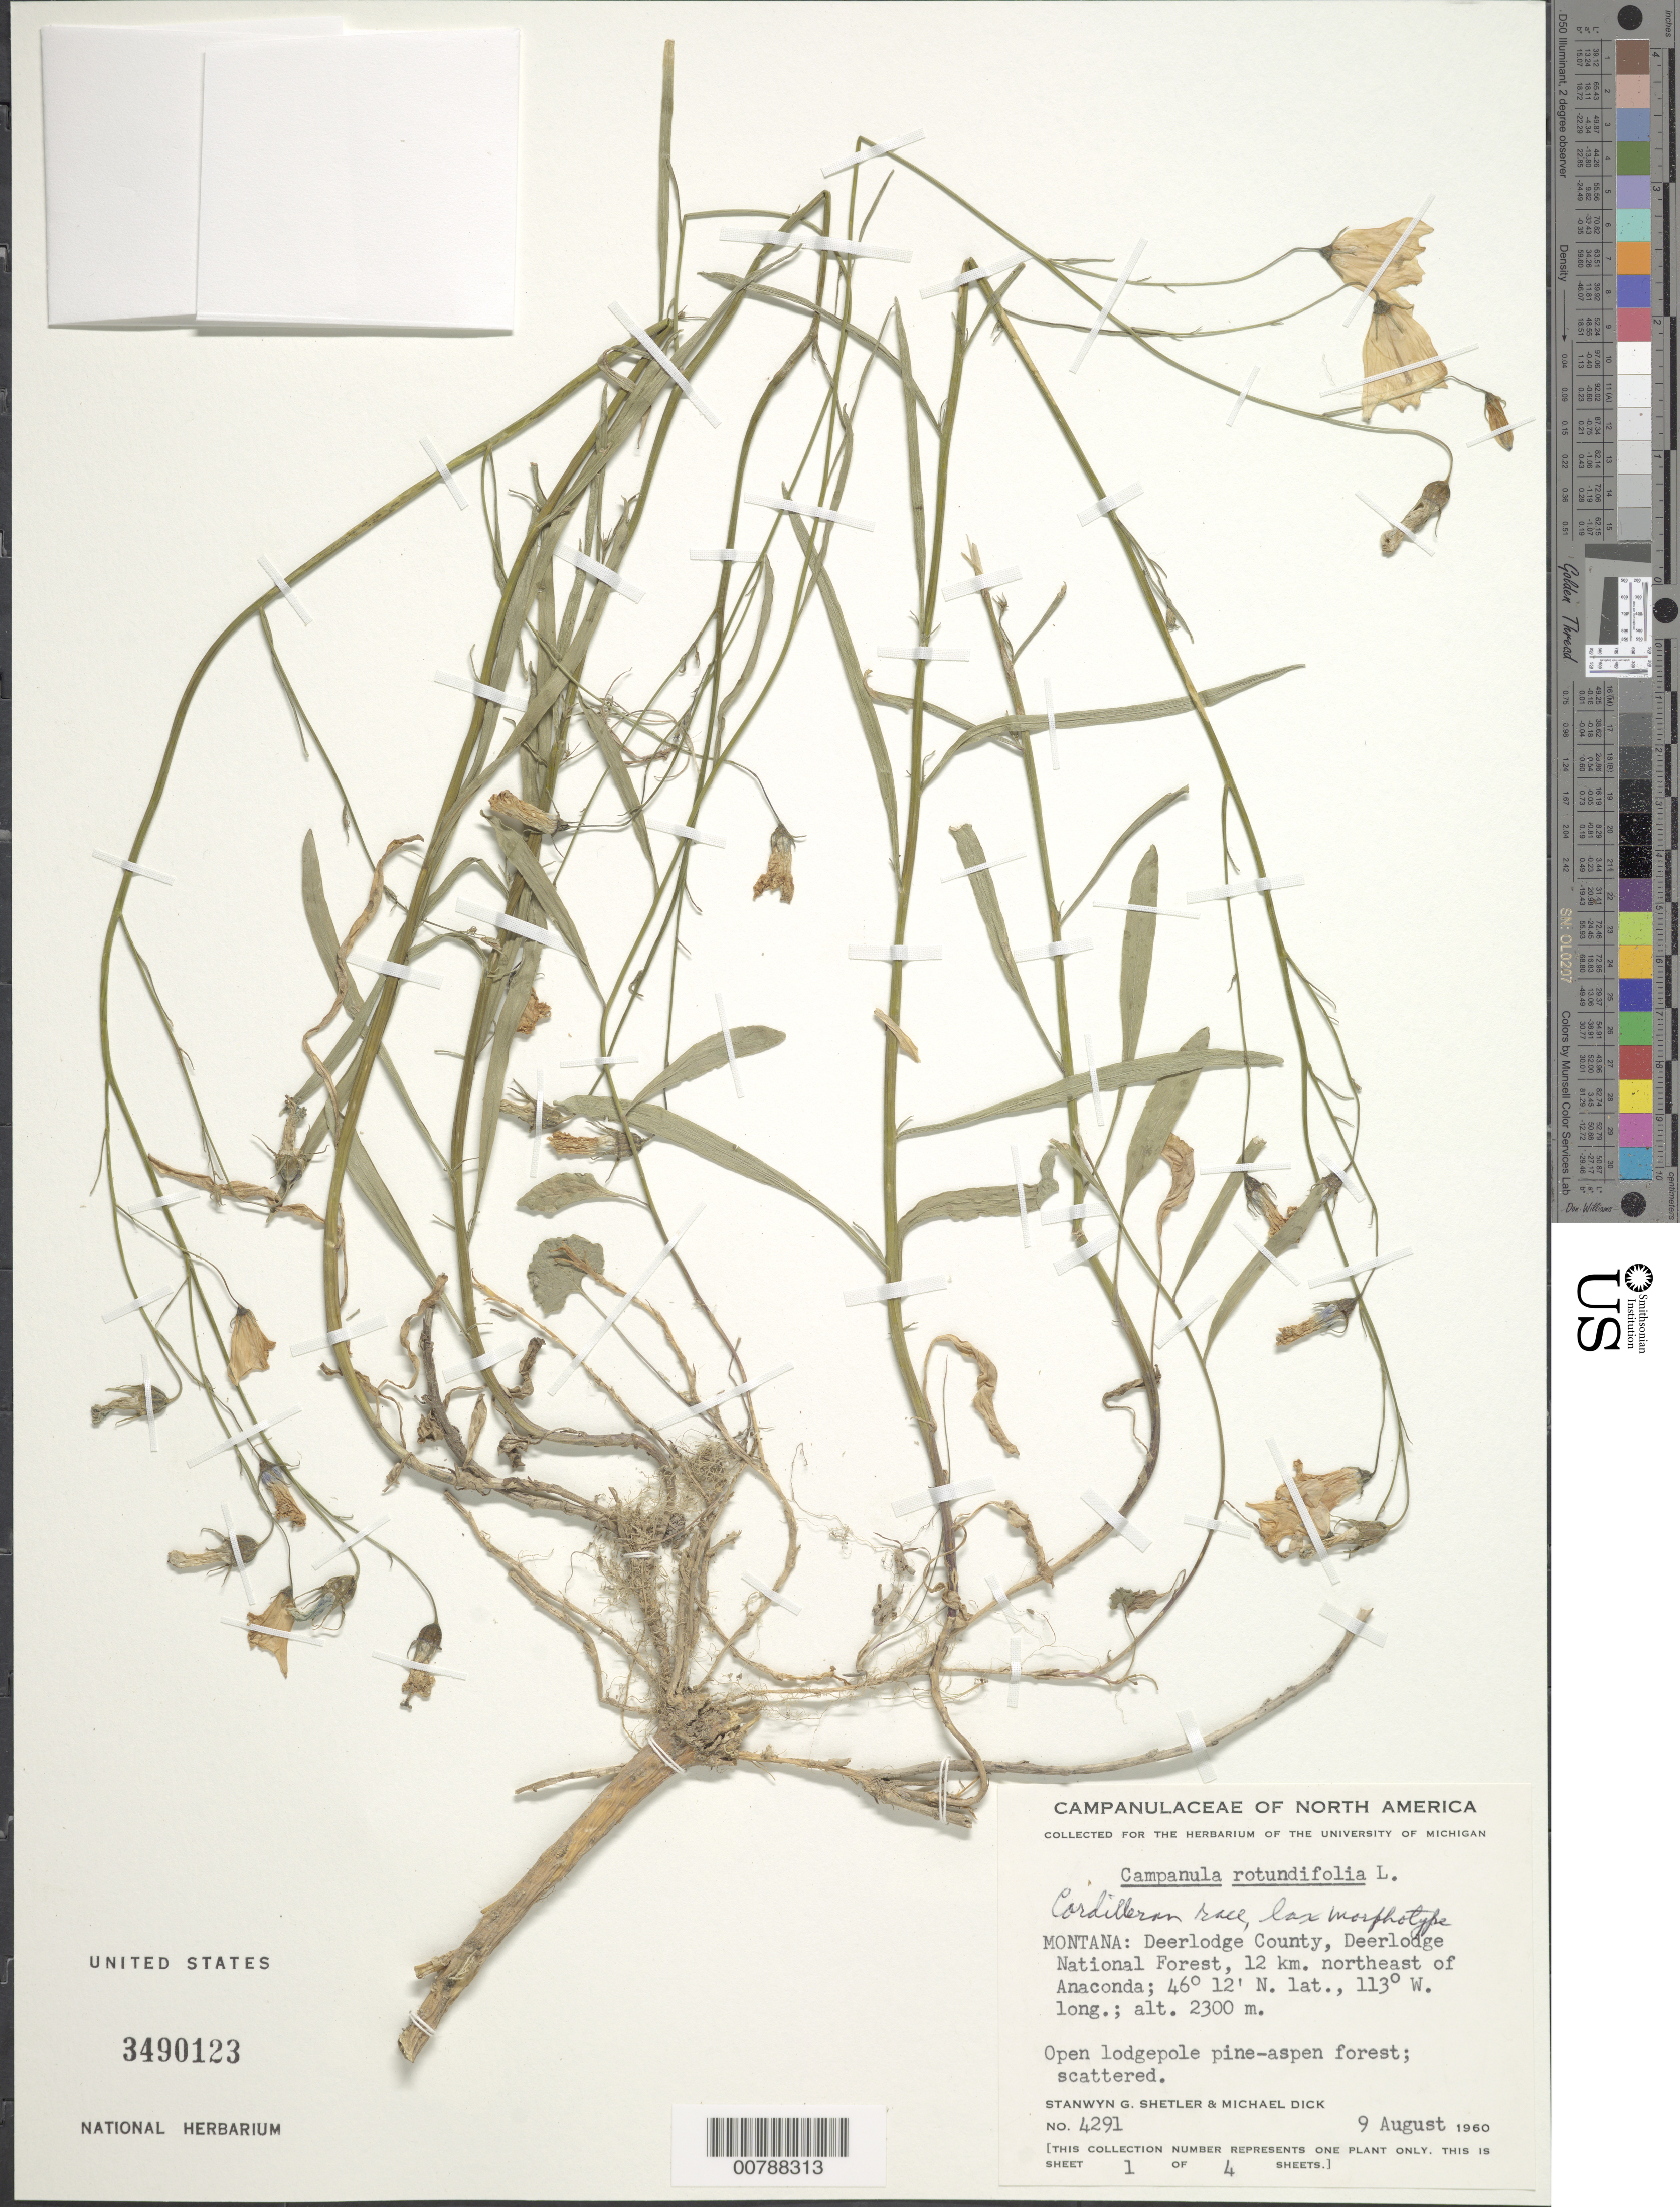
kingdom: Plantae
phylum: Tracheophyta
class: Magnoliopsida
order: Asterales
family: Campanulaceae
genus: Campanula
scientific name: Campanula rotundifolia L. Cordilleran race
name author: L.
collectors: S. Shetler & M. Dick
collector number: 4291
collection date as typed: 9 August 1960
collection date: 1960-08-09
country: United States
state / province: Montana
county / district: Deer Lodge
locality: Deerlodge National Forest, 12 km. northeast of Anaconda.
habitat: Open lodgepole pine-aspen forest.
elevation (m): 2300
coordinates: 46 12' N, 113 W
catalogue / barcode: US 3490123